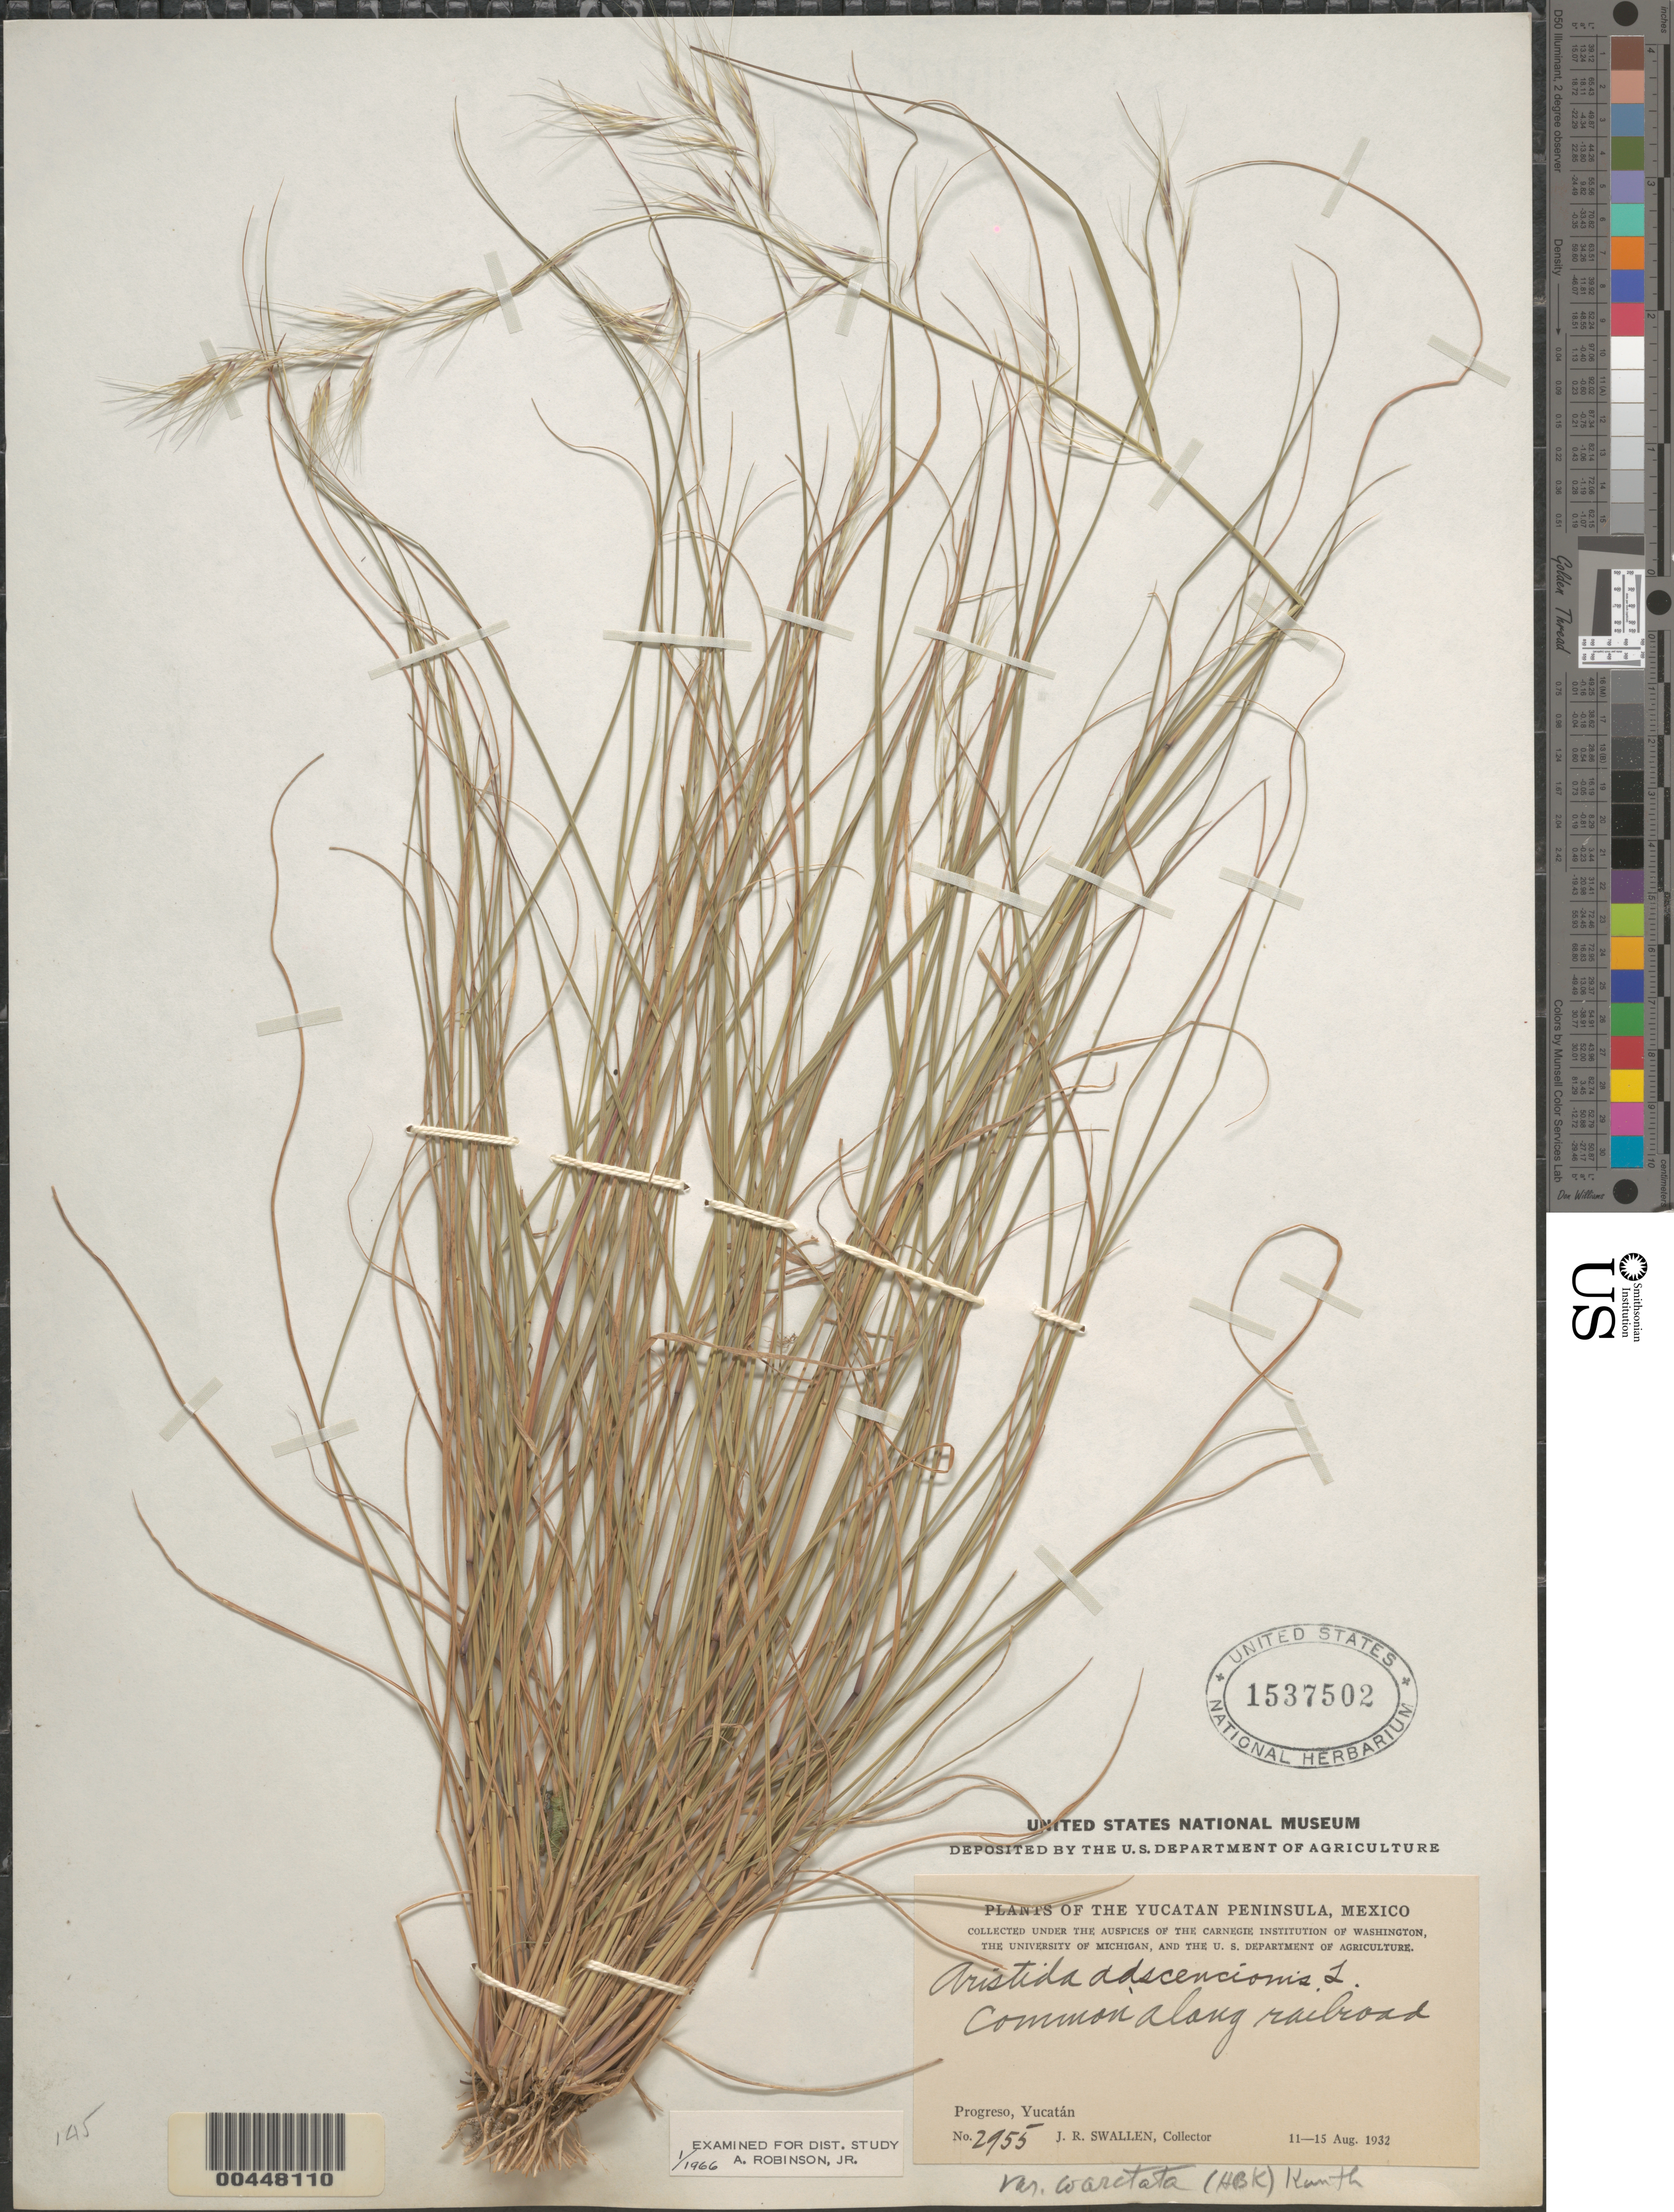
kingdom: Plantae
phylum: Tracheophyta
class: Liliopsida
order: Poales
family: Poaceae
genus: Aristida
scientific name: Aristida adscensionis var. coarctata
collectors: J. R. Swallen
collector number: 2955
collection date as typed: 11 Aug 1932 to 15 Aug 1932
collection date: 1932-08-11/1932-08-15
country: Mexico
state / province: Yucatan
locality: Progreso, along railroad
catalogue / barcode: US 1537502